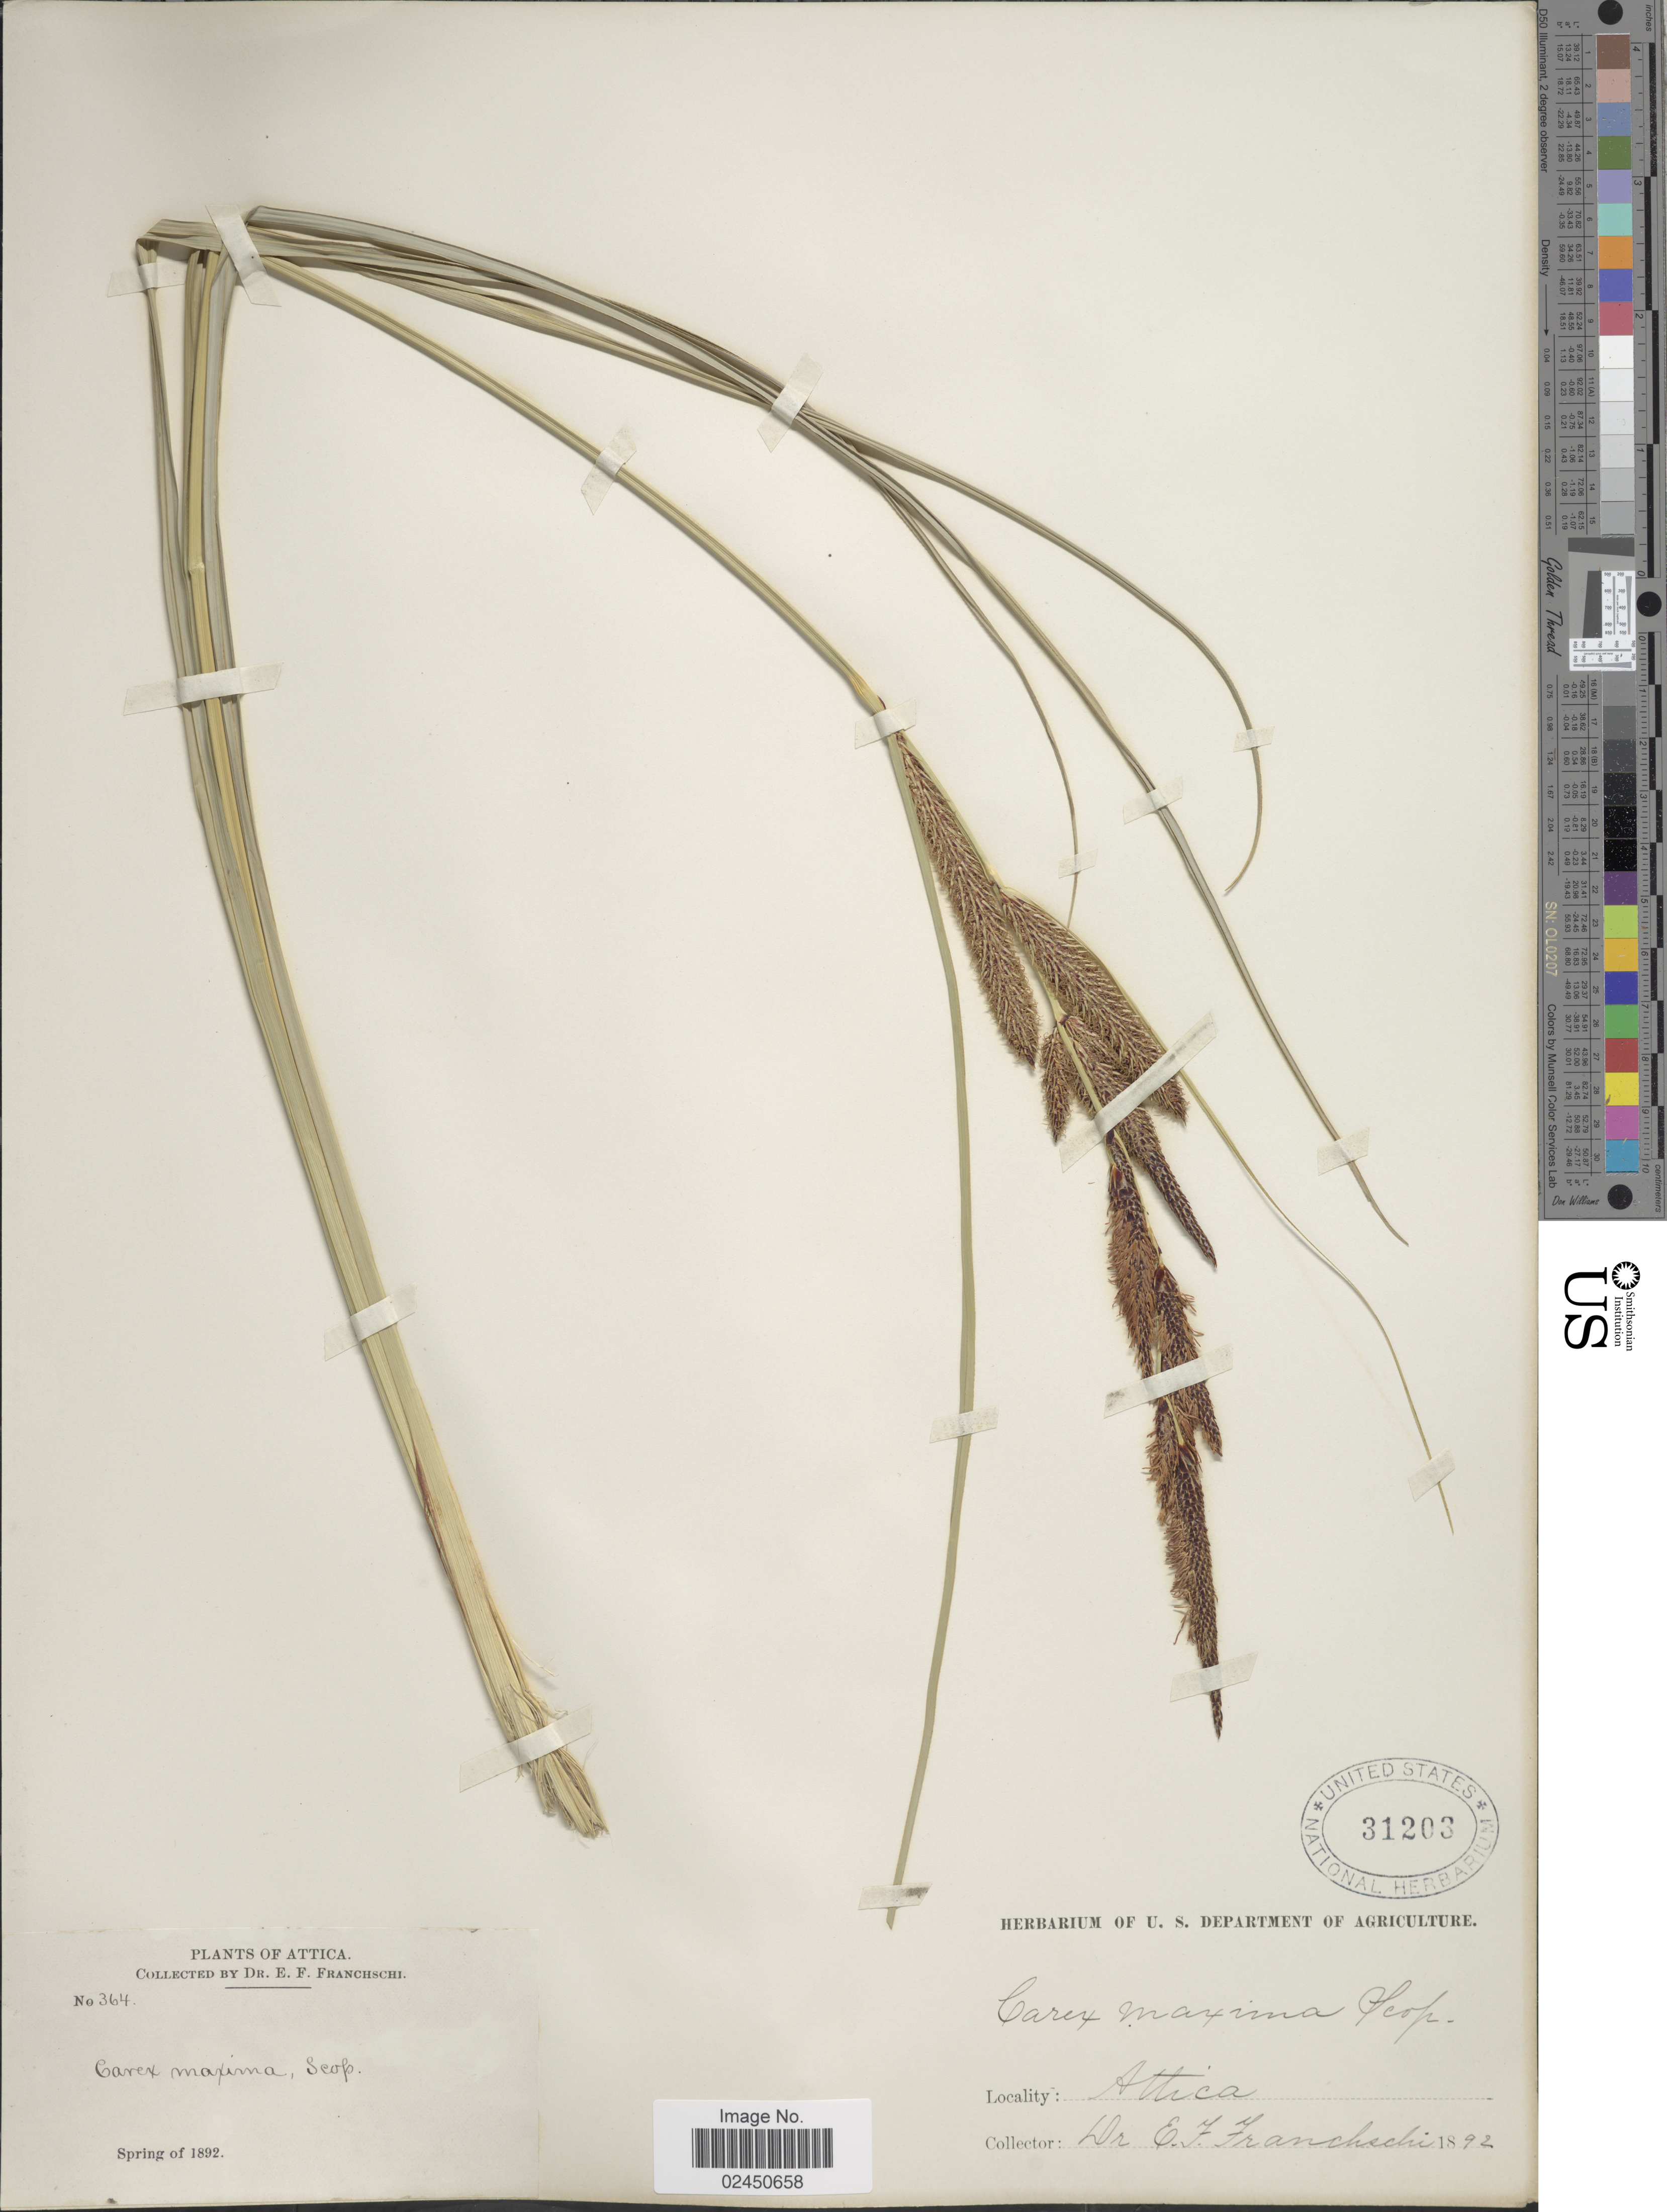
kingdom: Plantae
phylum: Tracheophyta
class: Liliopsida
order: Poales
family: Cyperaceae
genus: Carex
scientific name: Carex hispida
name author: Willd. ex Schkuhr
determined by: Strong, Mark T., (BOT), Smithsonian Institution - National Museum of Natural History (UNITED STATES)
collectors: E. Franchschi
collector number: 364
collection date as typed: Spring of 1892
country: Greece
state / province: Attica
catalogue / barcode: US 31203